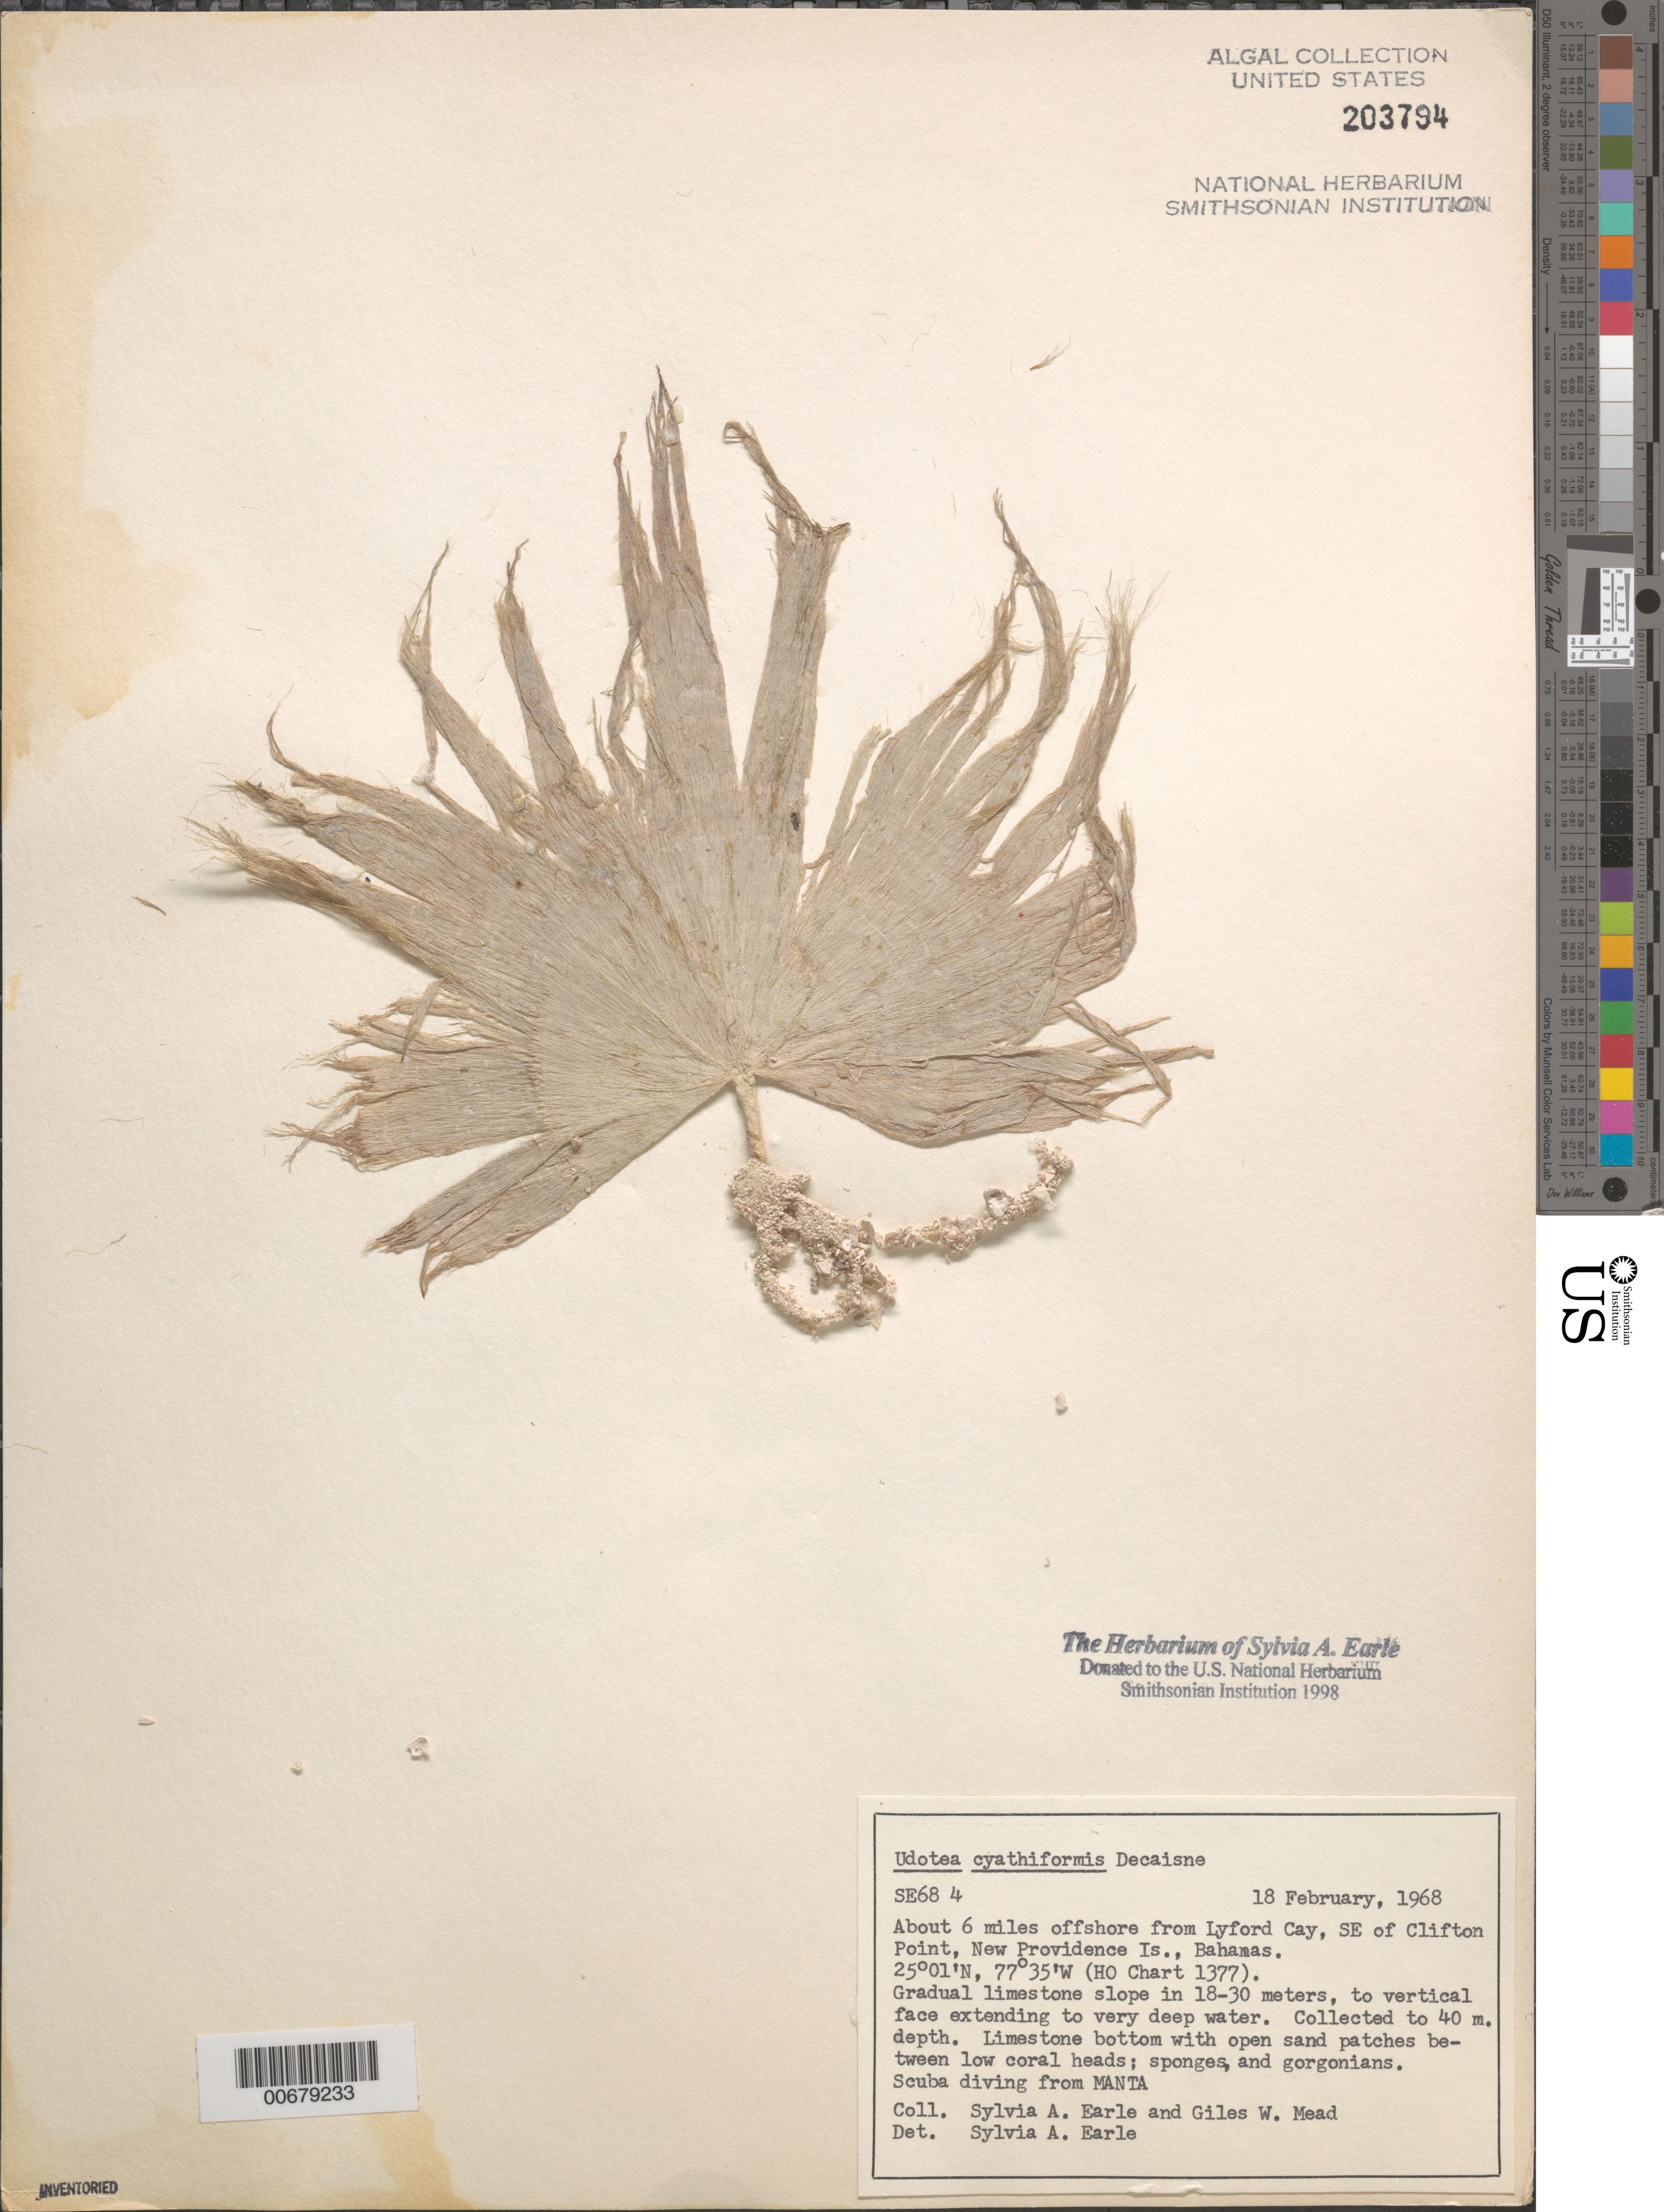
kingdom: Plantae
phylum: Chlorophyta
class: Ulvophyceae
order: Bryopsidales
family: Udoteaceae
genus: Udotea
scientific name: Udotea cyathiformis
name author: Decne.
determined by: Earle, S. A.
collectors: S. A. Earle & G. W. Mead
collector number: SE 684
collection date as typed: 18 Feb 1968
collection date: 1968-02-18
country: Bahamas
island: New Providence Island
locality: Ca. 6 miles off Lyford Cay, southeast of Clifton Point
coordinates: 25 01' N, 77 35' W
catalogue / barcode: US 203794